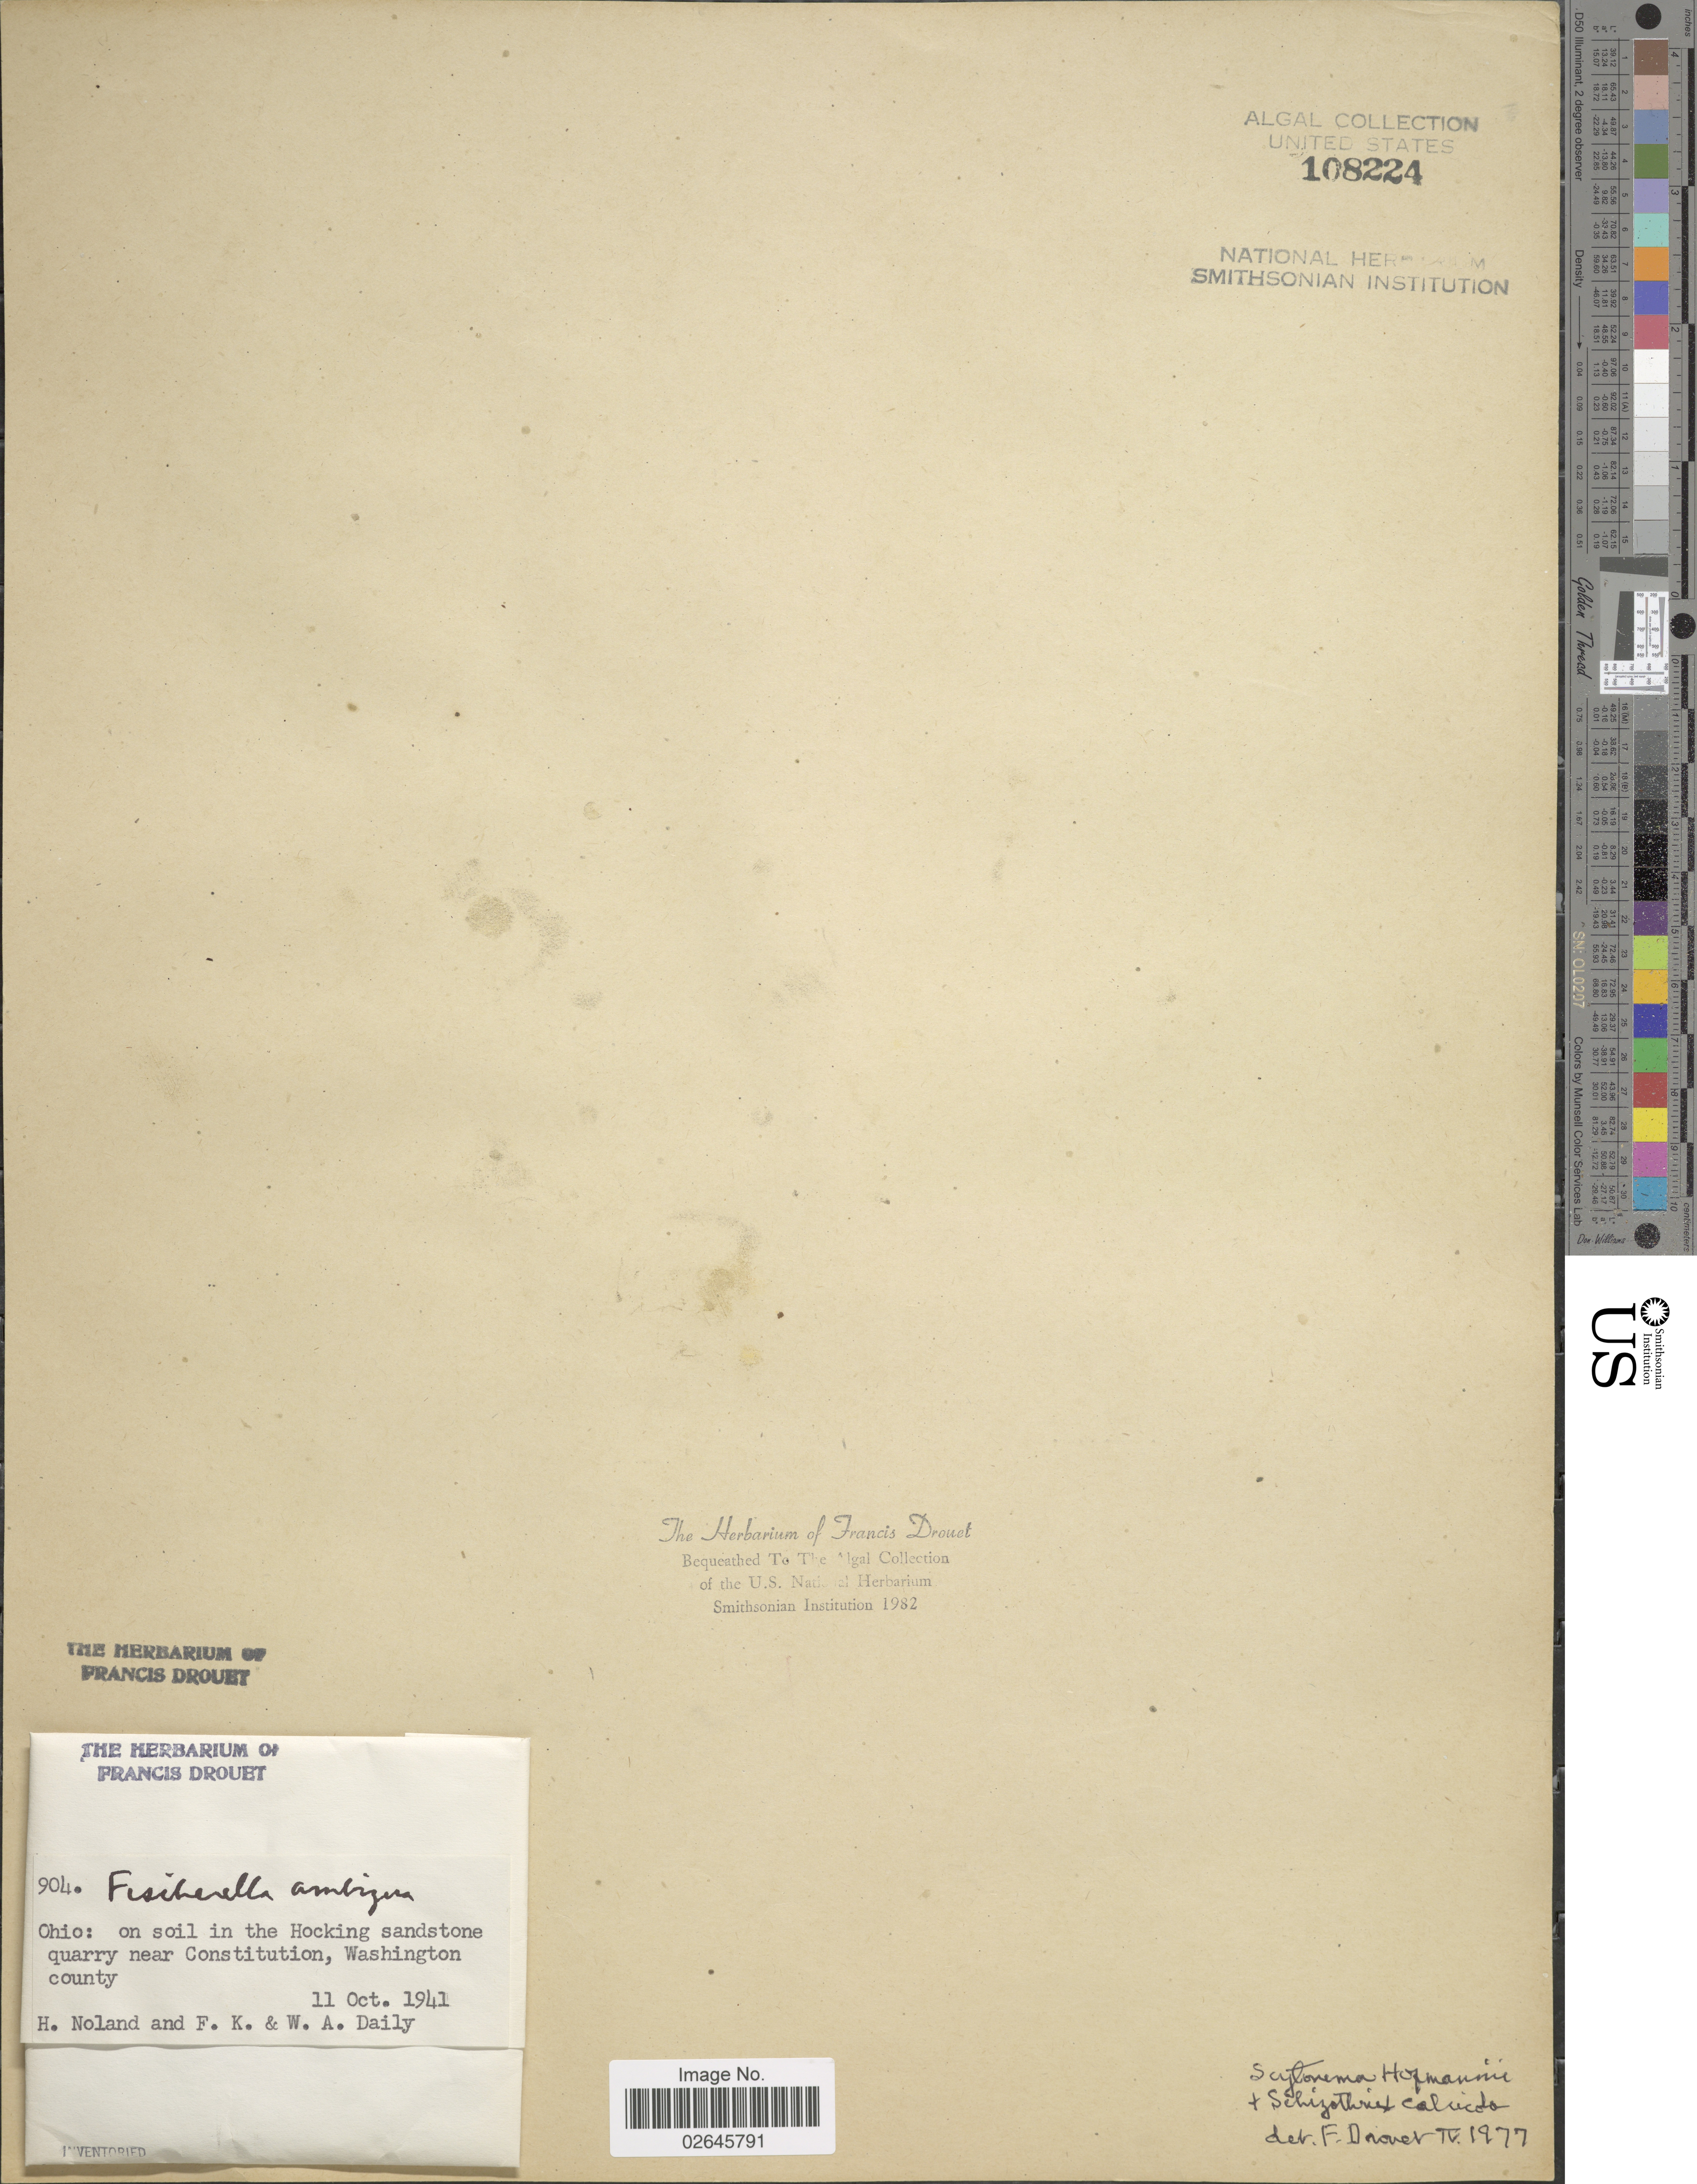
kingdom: Bacteria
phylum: Cyanobacteria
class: Cyanobacteriia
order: Cyanobacteriales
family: Scytonemataceae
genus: Scytonema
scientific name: Scytonema hofmannii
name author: C. Agardh ex Bornet & Flahault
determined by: Drouet, F. E.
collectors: H. Noland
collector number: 904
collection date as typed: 11 Oct 1941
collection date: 1941-10-11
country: United States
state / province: Ohio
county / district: Washington County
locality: Hocking Sandstone Quarry, near Constitution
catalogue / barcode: US 108224